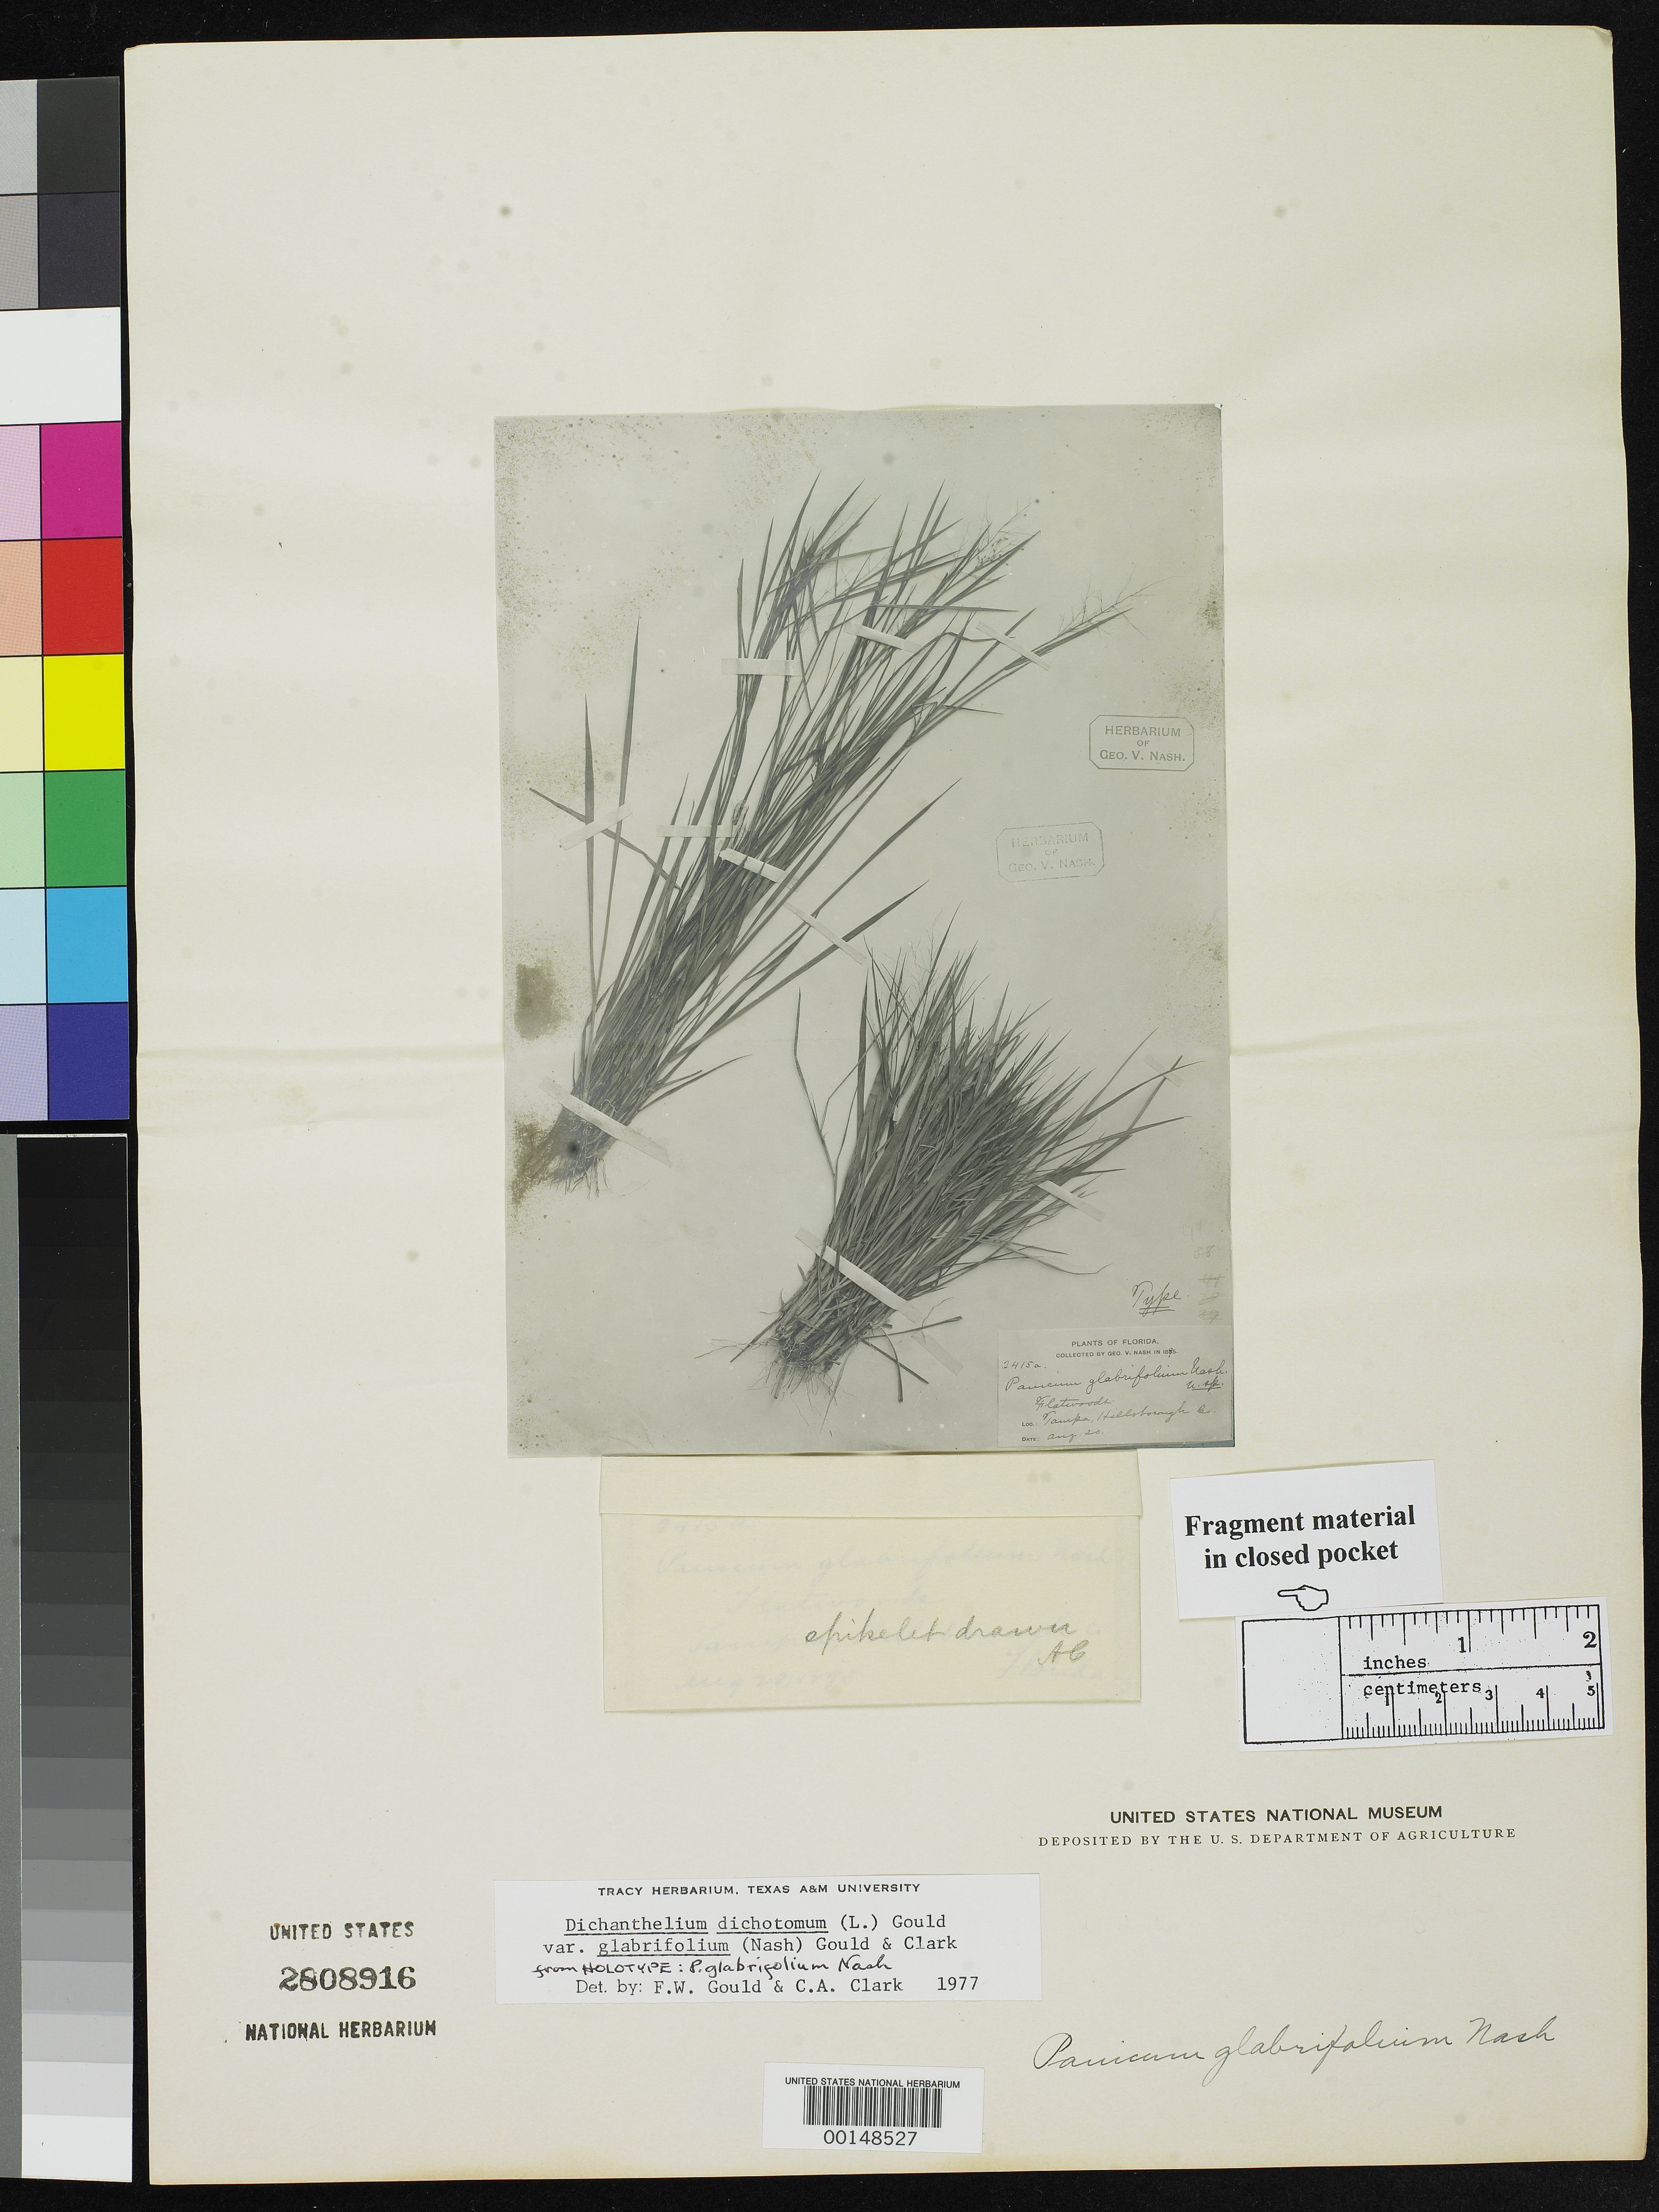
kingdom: Plantae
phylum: Tracheophyta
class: Liliopsida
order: Poales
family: Poaceae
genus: Panicum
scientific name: Panicum glabrifolium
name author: Nash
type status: Type Fragment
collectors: G. V. Nash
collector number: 2415a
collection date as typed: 20 Aug 1895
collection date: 1895-08-20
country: United States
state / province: Florida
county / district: Hillsborough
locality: Tampa.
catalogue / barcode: US 2808916